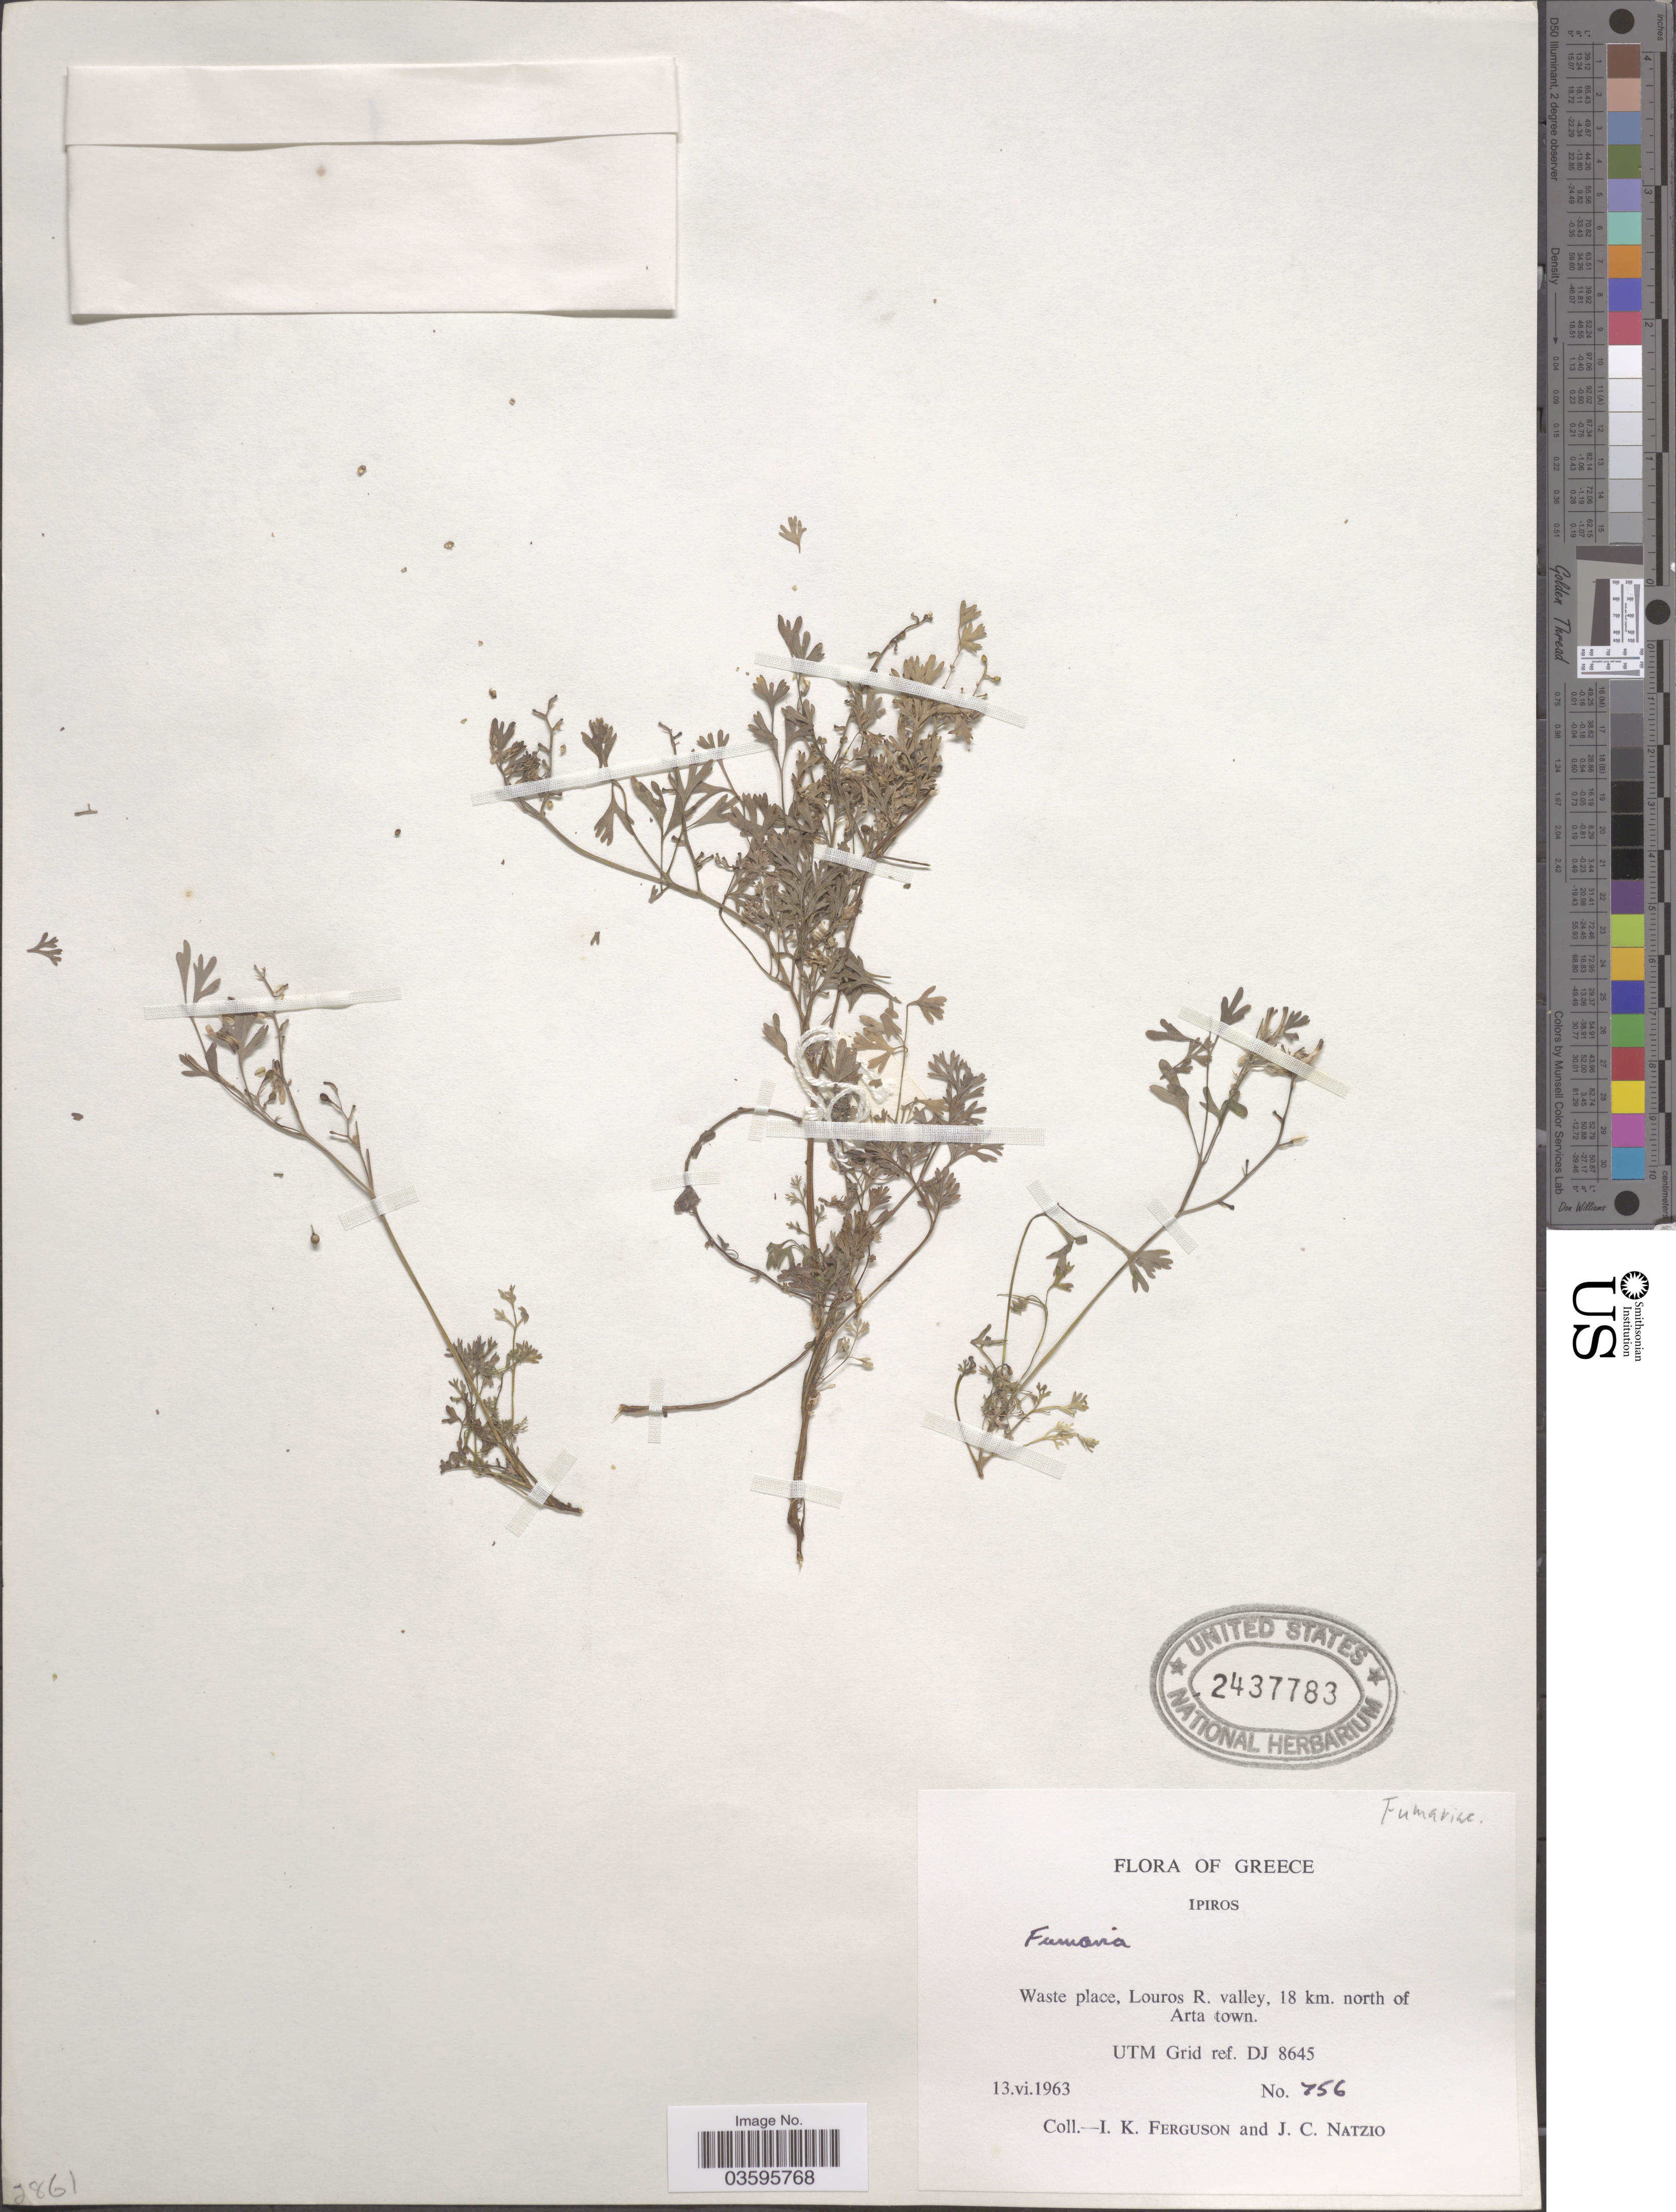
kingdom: Plantae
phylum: Tracheophyta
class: Magnoliopsida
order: Ranunculales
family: Papaveraceae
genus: Fumaria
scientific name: Fumaria sp.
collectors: I. K. Ferguson & J. Natzio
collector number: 256*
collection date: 1963-06-13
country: Greece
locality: Ipiros. Waste place, Louros R. valley, 18 km. north of Arta town. UTM Grid ref. DJ 8645.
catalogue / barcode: US 2437783